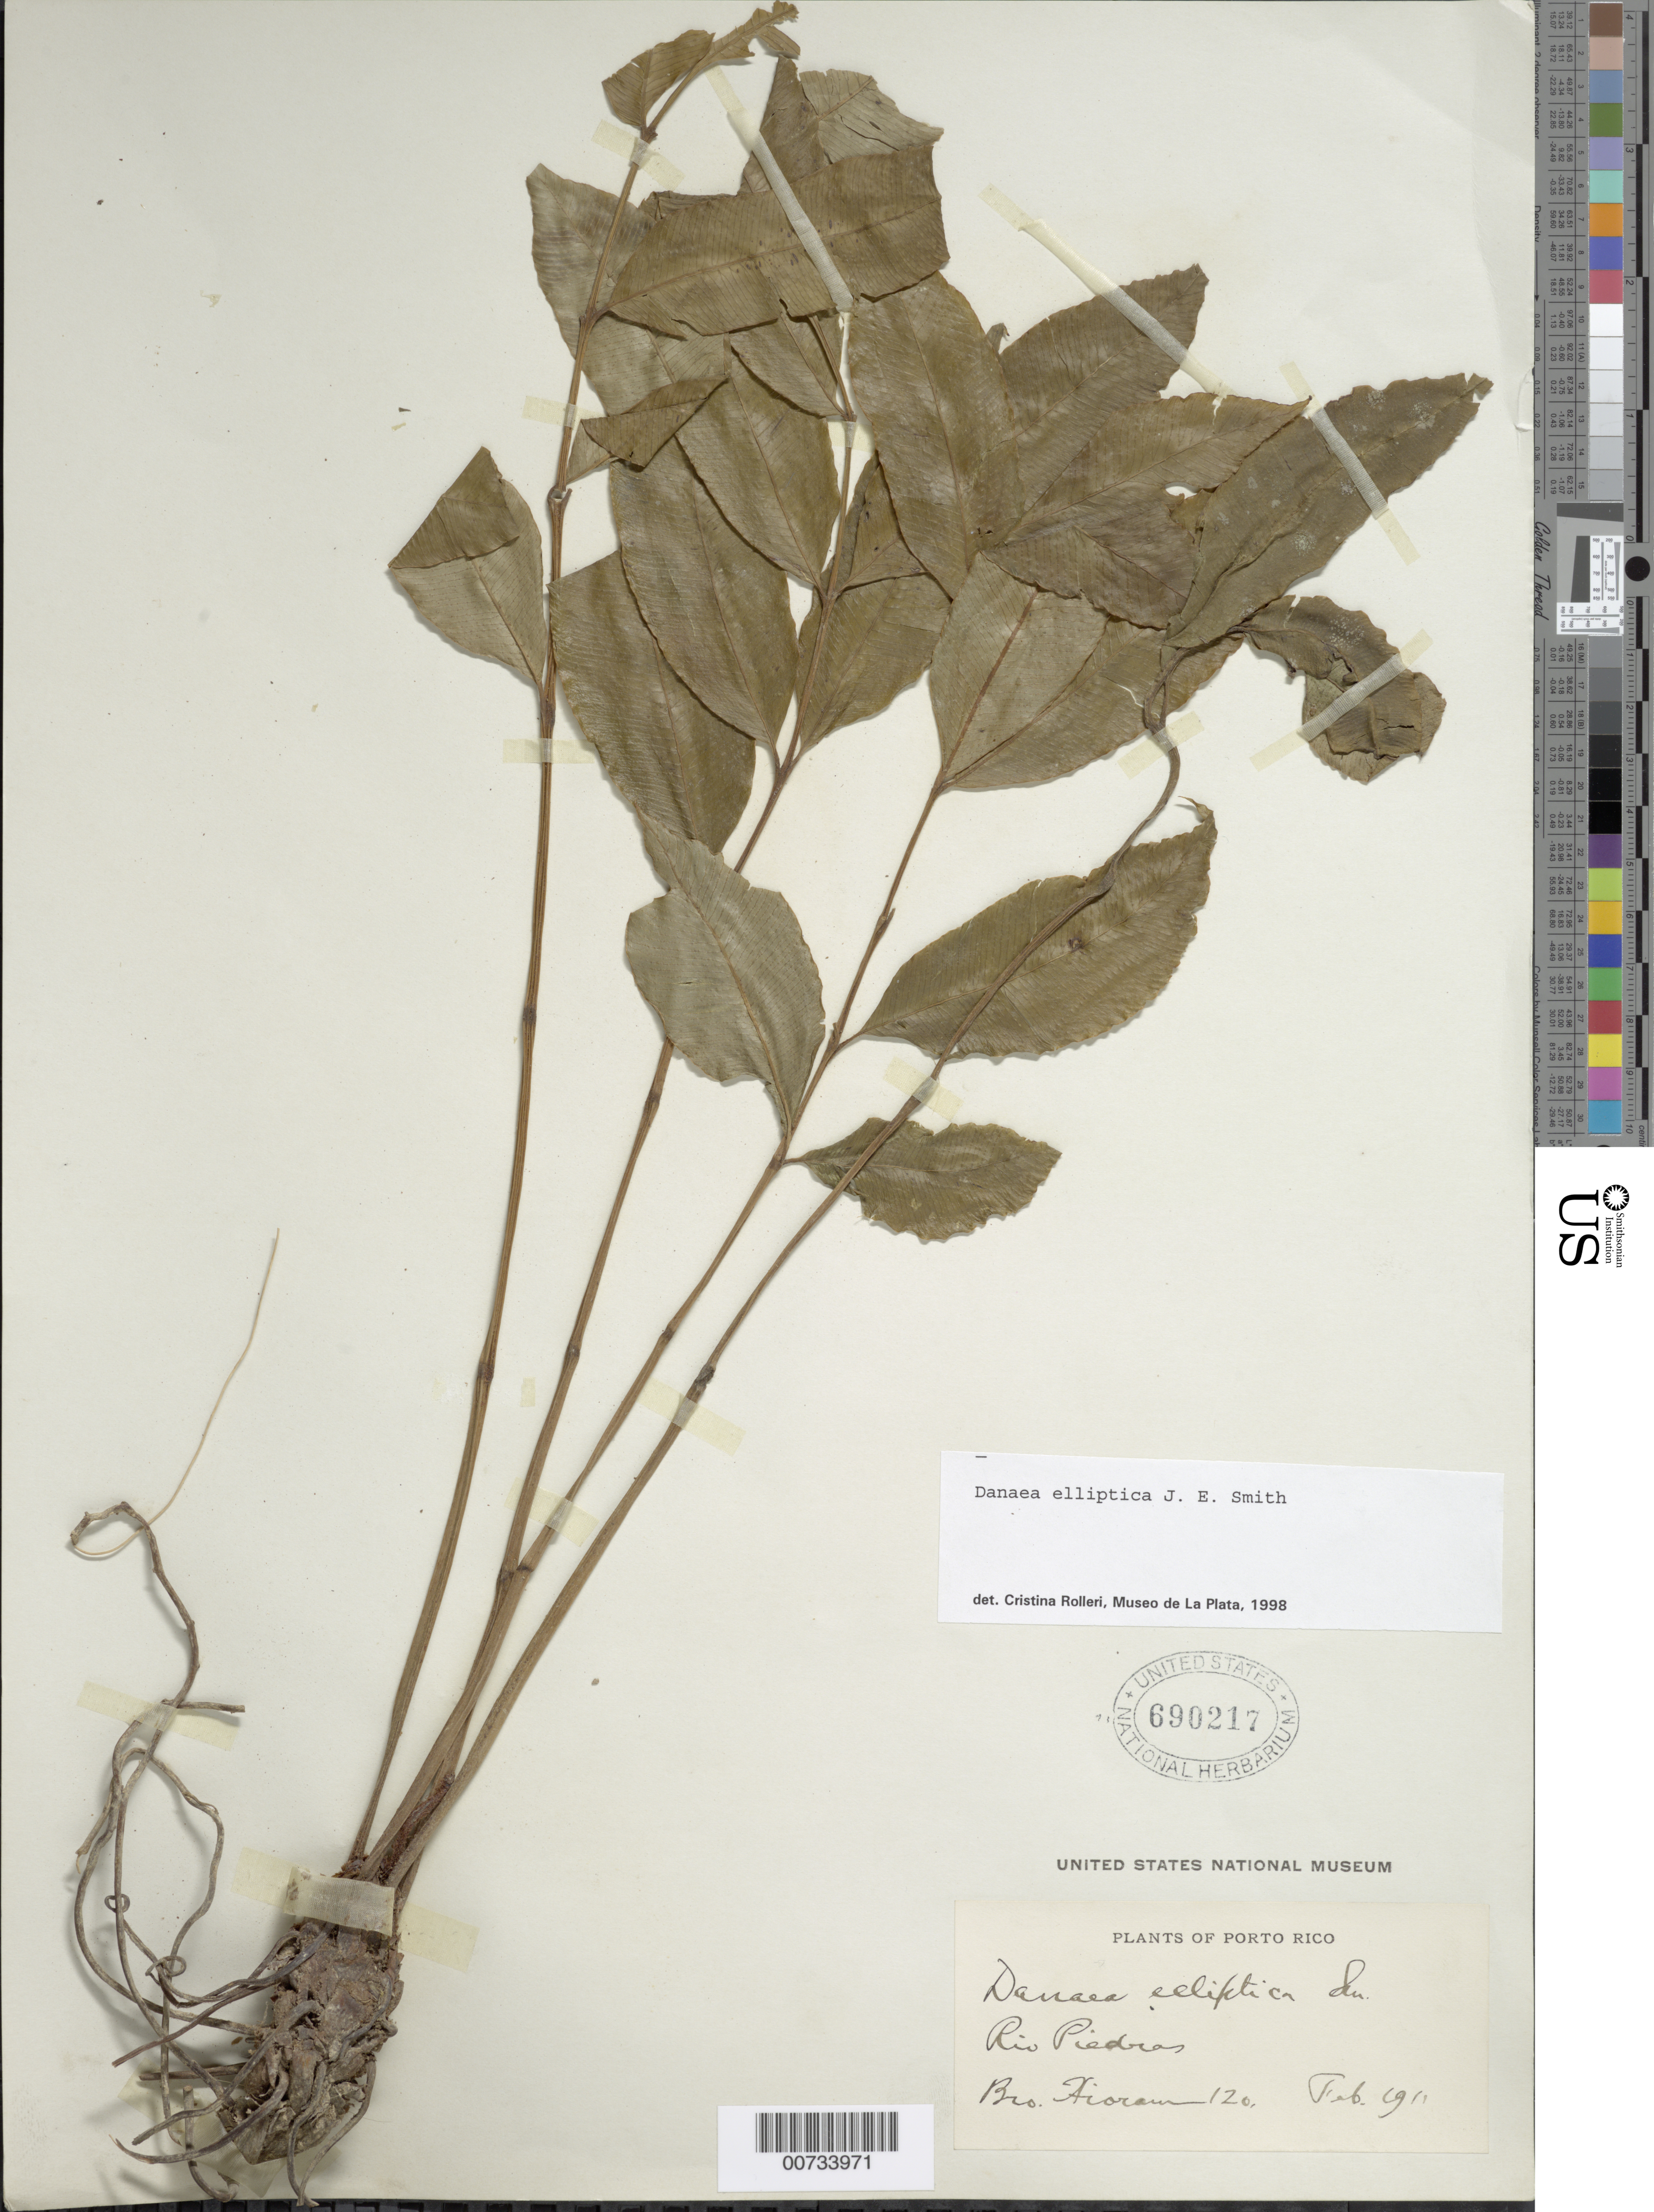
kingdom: Plantae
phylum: Tracheophyta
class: Polypodiopsida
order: Marattiales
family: Marattiaceae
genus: Danaea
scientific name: Danaea elliptica subsp. elliptica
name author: Sm.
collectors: Bro. Hioram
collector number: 120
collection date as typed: Feb 1911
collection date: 1911-02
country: Puerto Rico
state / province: San Juan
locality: Rio Piedras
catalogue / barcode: US 690217